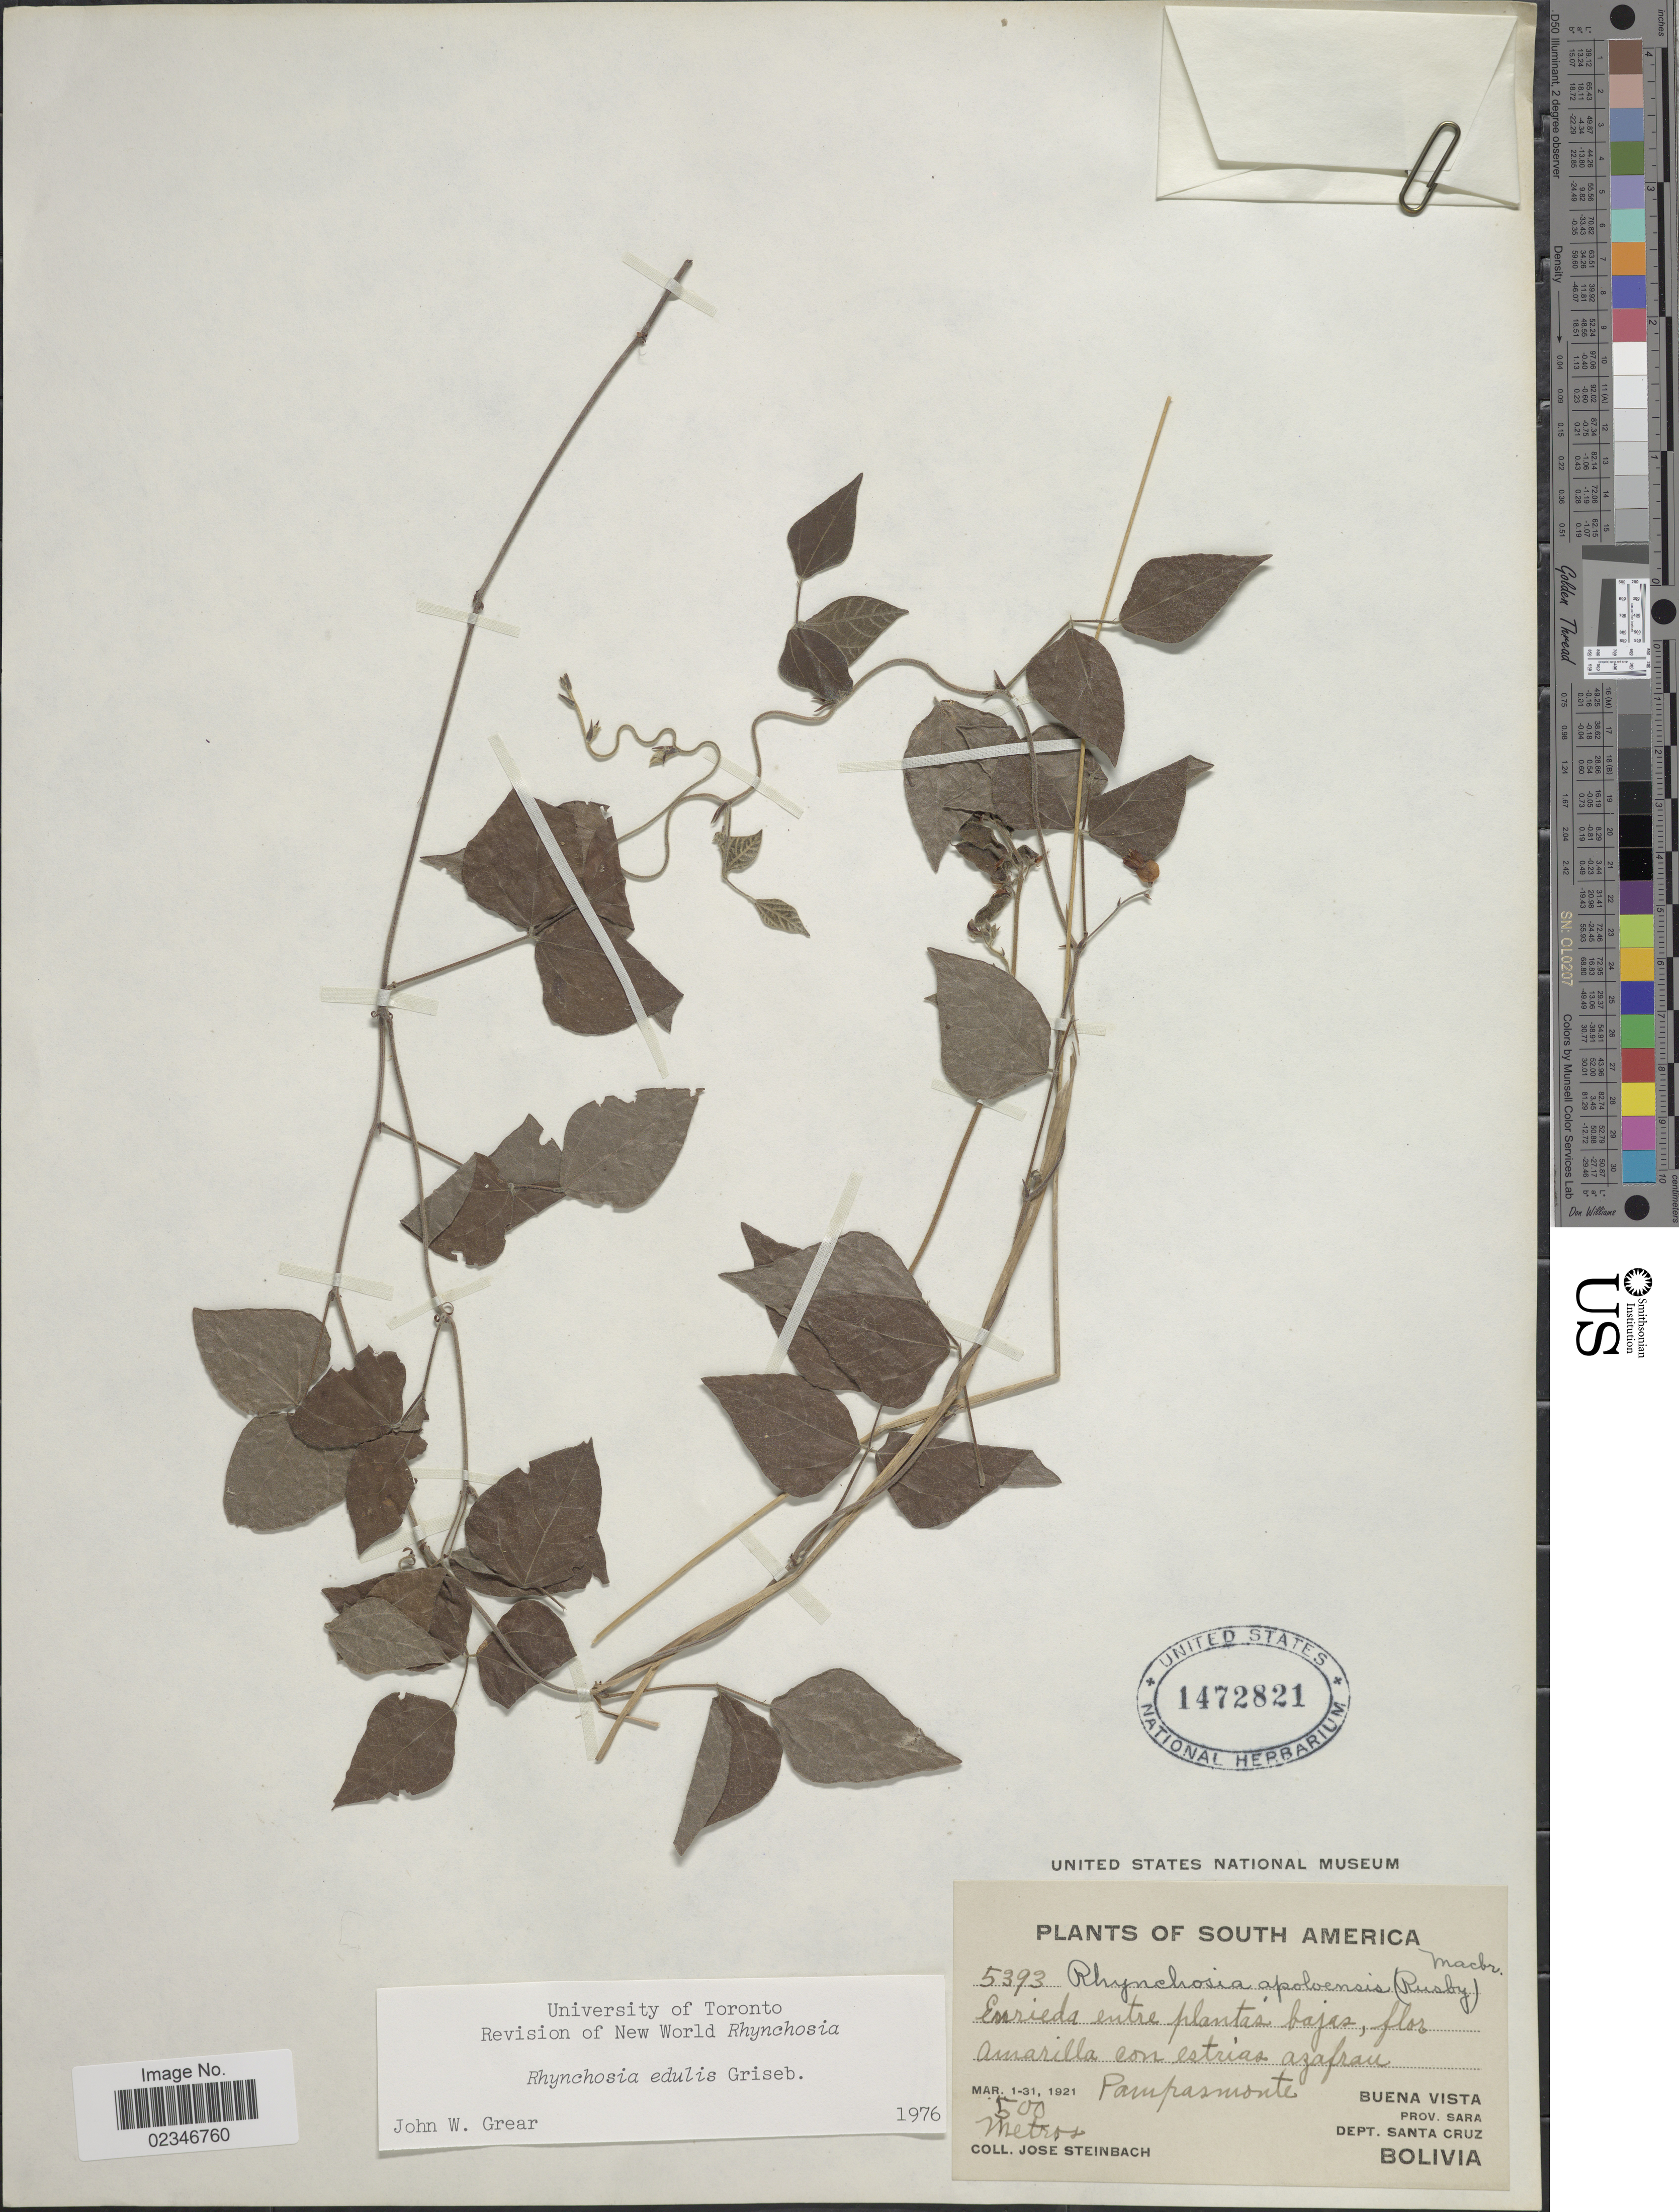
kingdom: Plantae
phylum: Tracheophyta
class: Magnoliopsida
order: Fabales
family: Fabaceae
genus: Rhynchosia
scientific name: Rhynchosia edulis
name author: Griseb.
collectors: J. Steinbach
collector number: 5393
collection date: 1921-03-01/1921-03-31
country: Bolivia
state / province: Santa Cruz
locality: Buena Vista, Prov. Sara, Dept. Santa Cruz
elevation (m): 500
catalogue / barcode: US 1472821